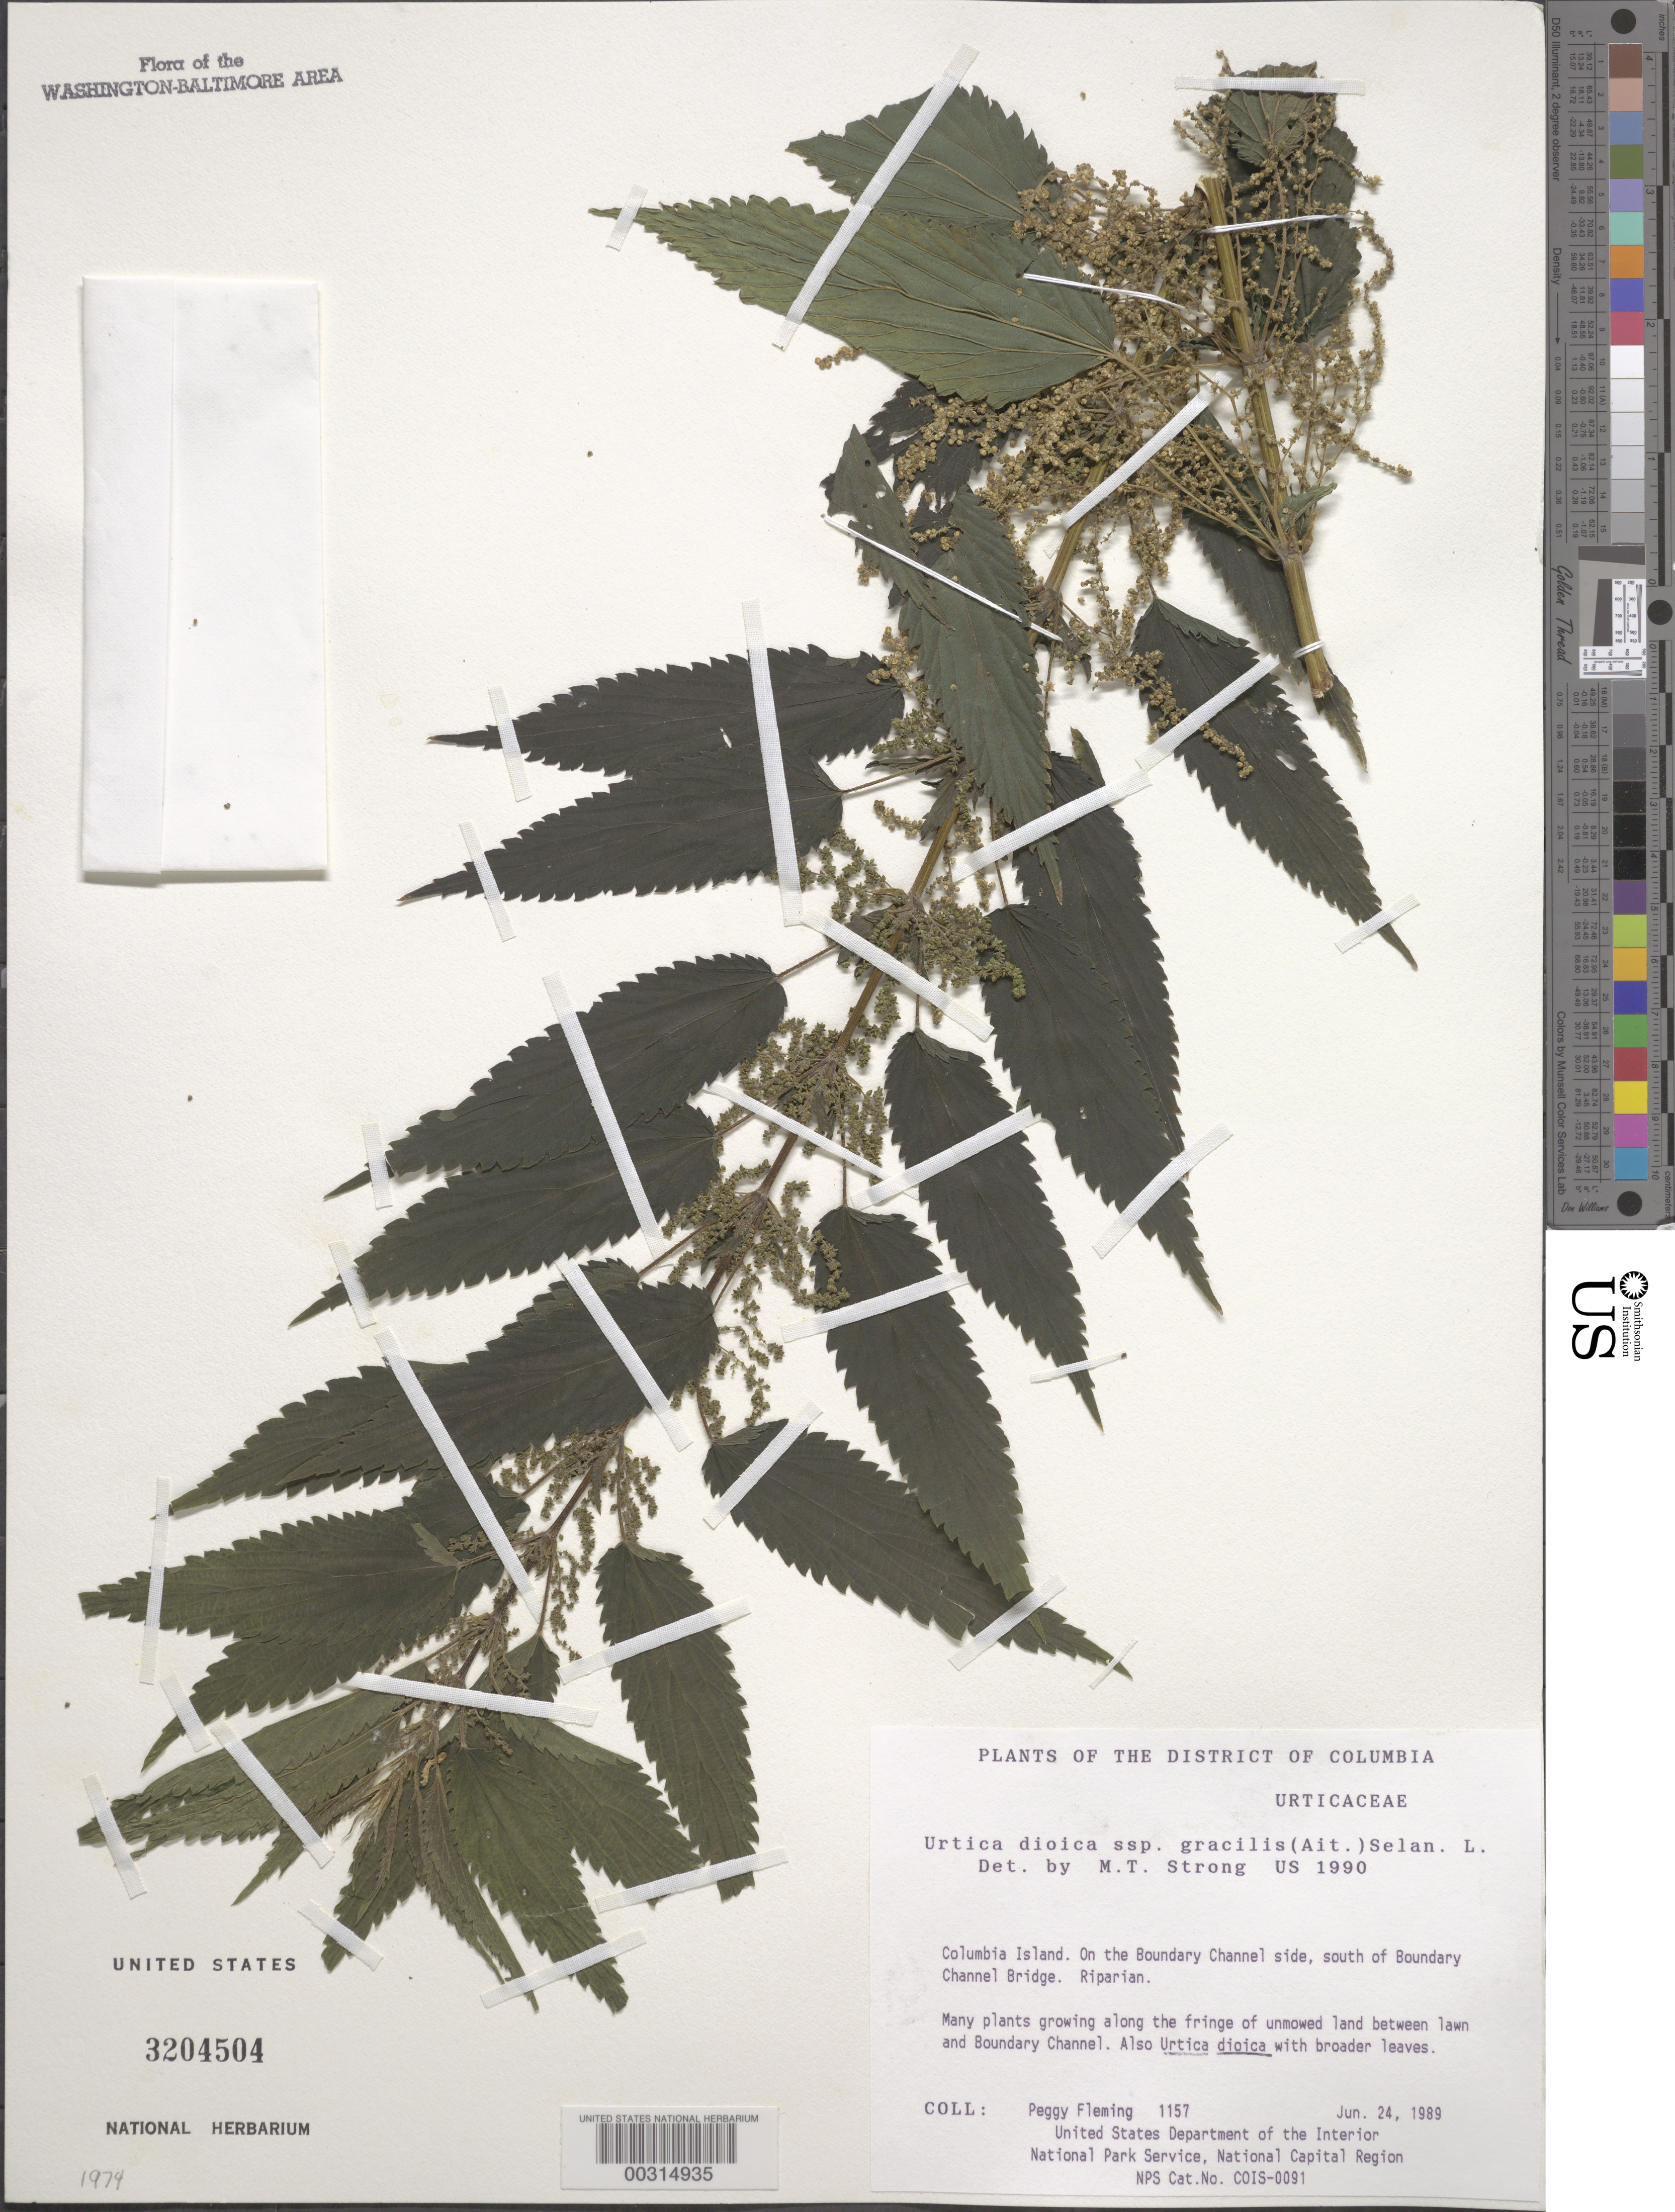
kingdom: Plantae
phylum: Tracheophyta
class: Magnoliopsida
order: Rosales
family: Urticaceae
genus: Urtica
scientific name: Urtica dioica subsp. gracilis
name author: L.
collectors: P. Fleming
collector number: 1157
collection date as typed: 24 Jun 1989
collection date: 1989-06-24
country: United States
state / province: District of Columbia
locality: Columbia Island, on Boundary Channel Side, S of Boundary Channel Bridge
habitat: Along fringe of unmowed land between lawn and boundary channel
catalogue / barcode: US 3204504